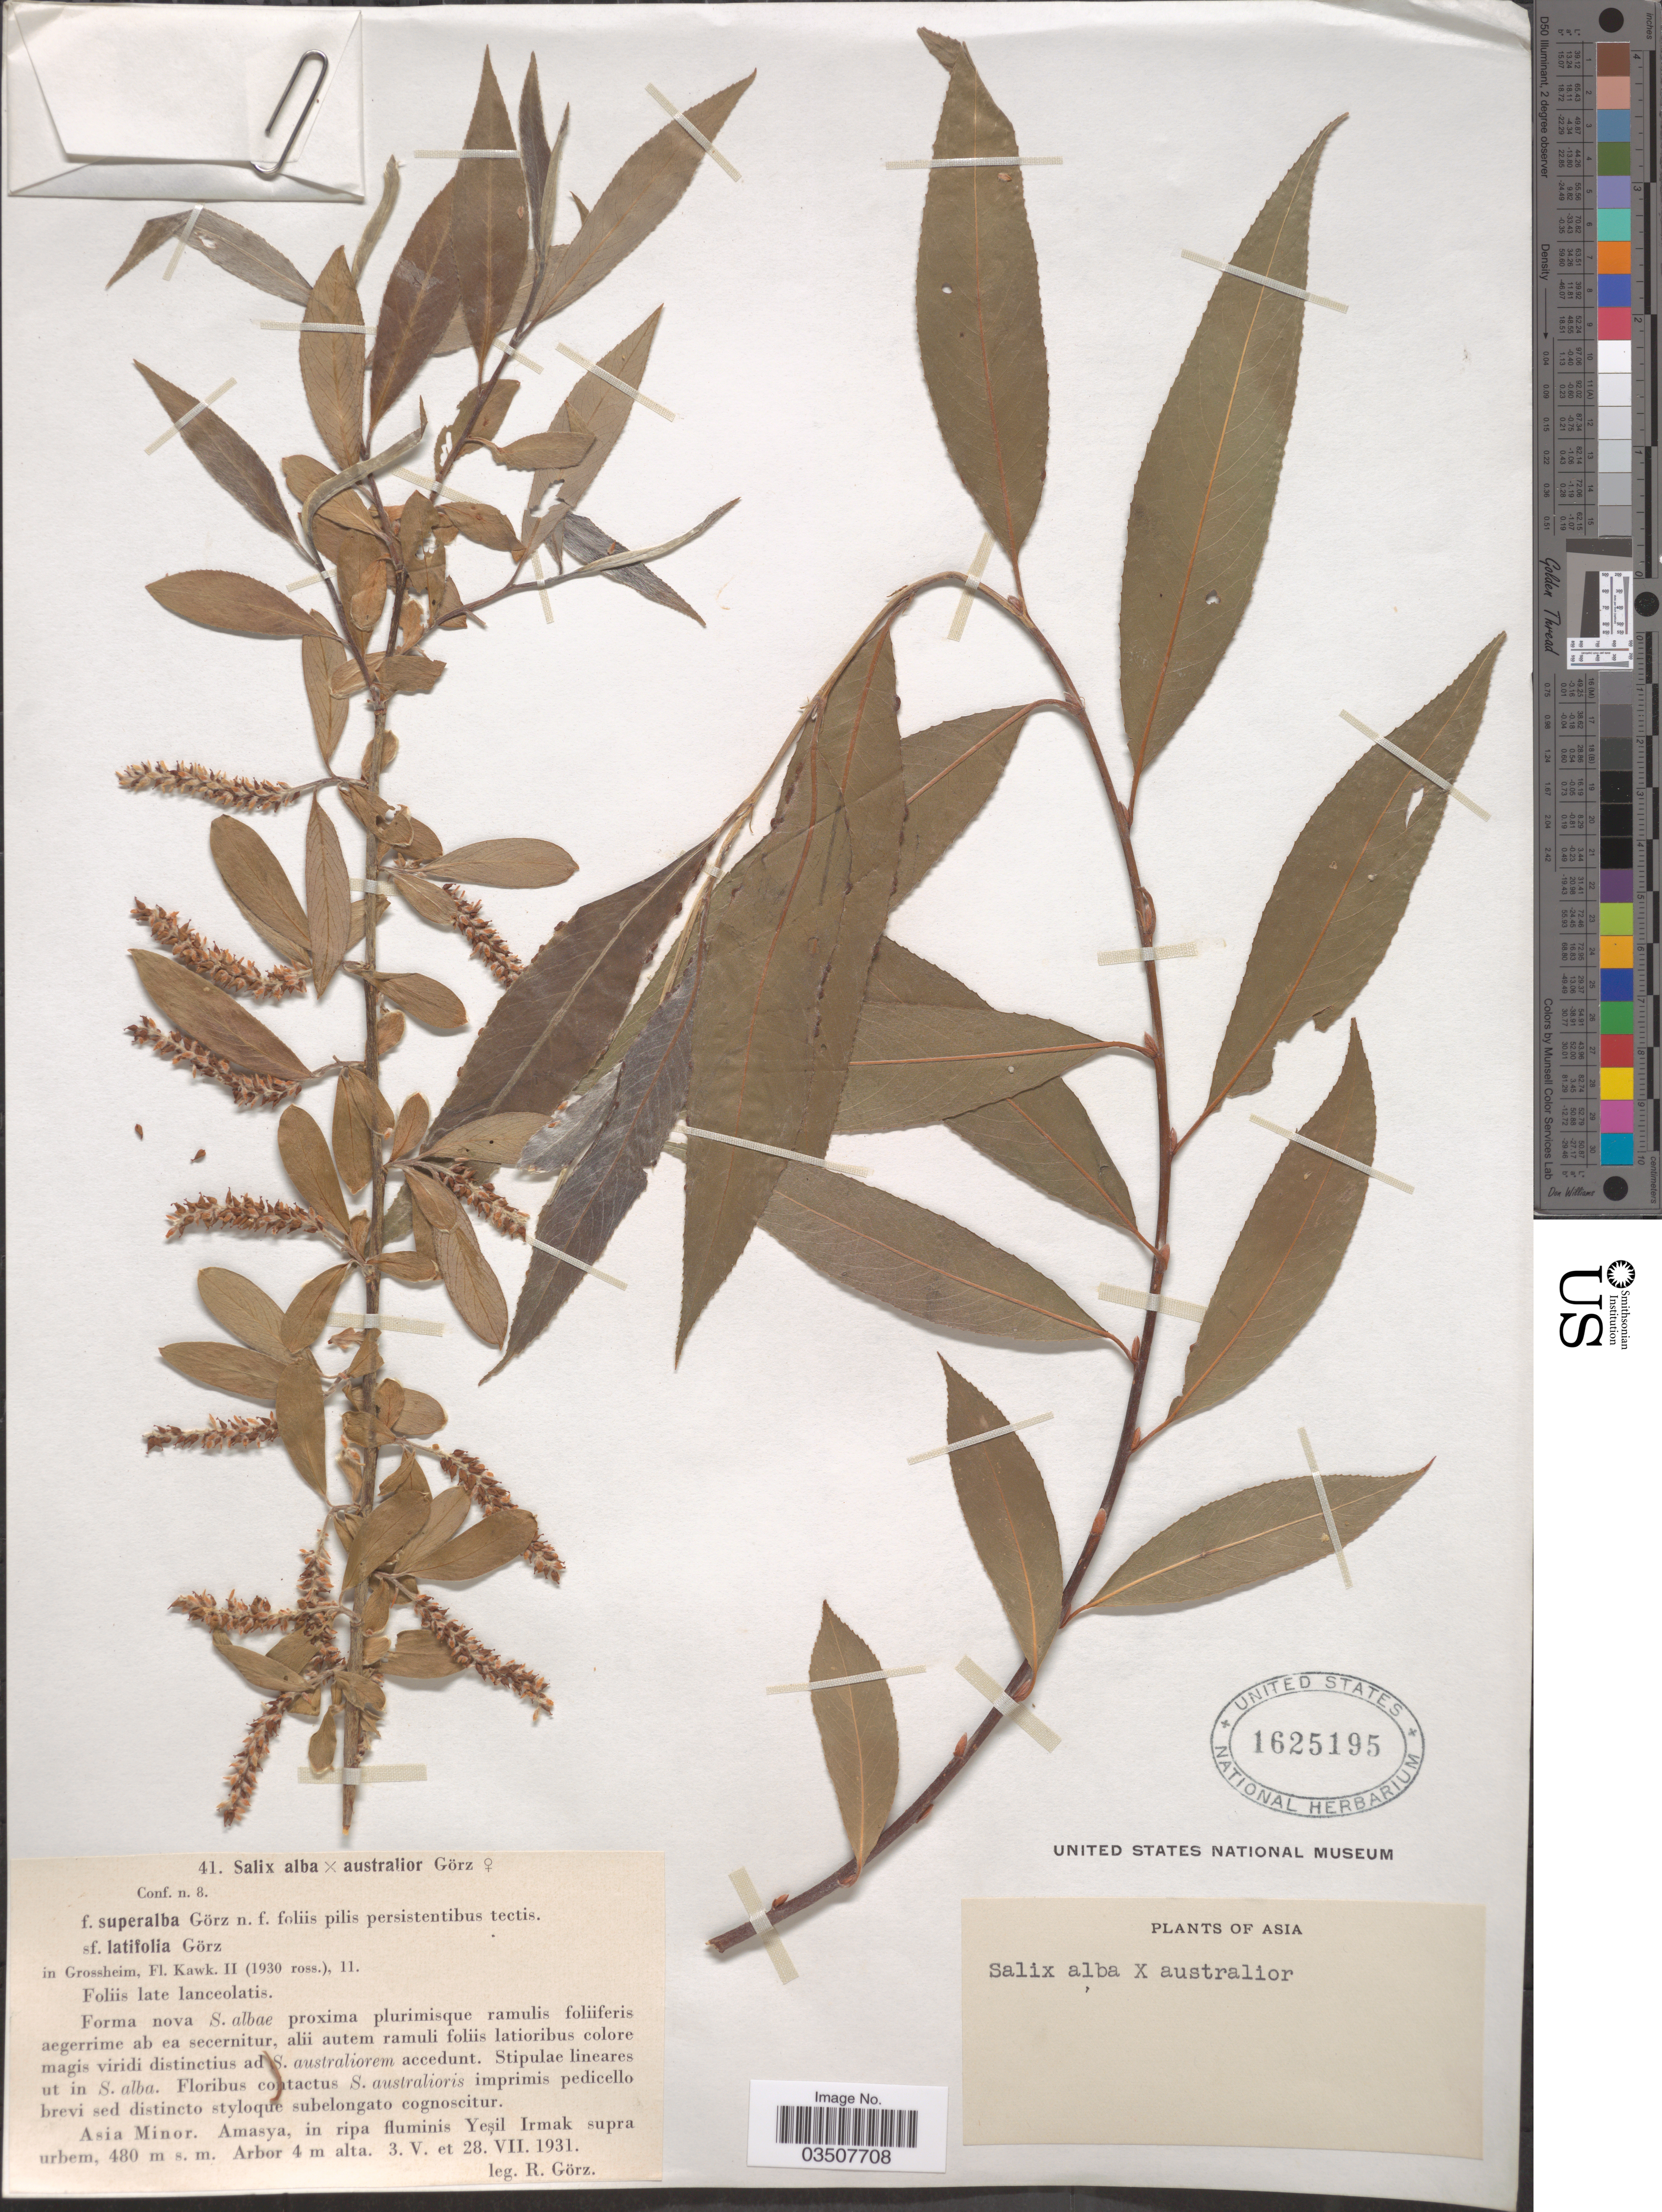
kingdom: Plantae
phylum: Tracheophyta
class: Magnoliopsida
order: Malpighiales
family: Salicaceae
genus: Salix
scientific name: Salix alba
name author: L.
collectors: R. Görz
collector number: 41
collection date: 1931-05-03/1931-07-28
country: Turkey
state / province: Amasya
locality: Asia Minor. Amasya, in ripa fluminis Yeşil Irmak supra urbem.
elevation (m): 480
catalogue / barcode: US 1625195